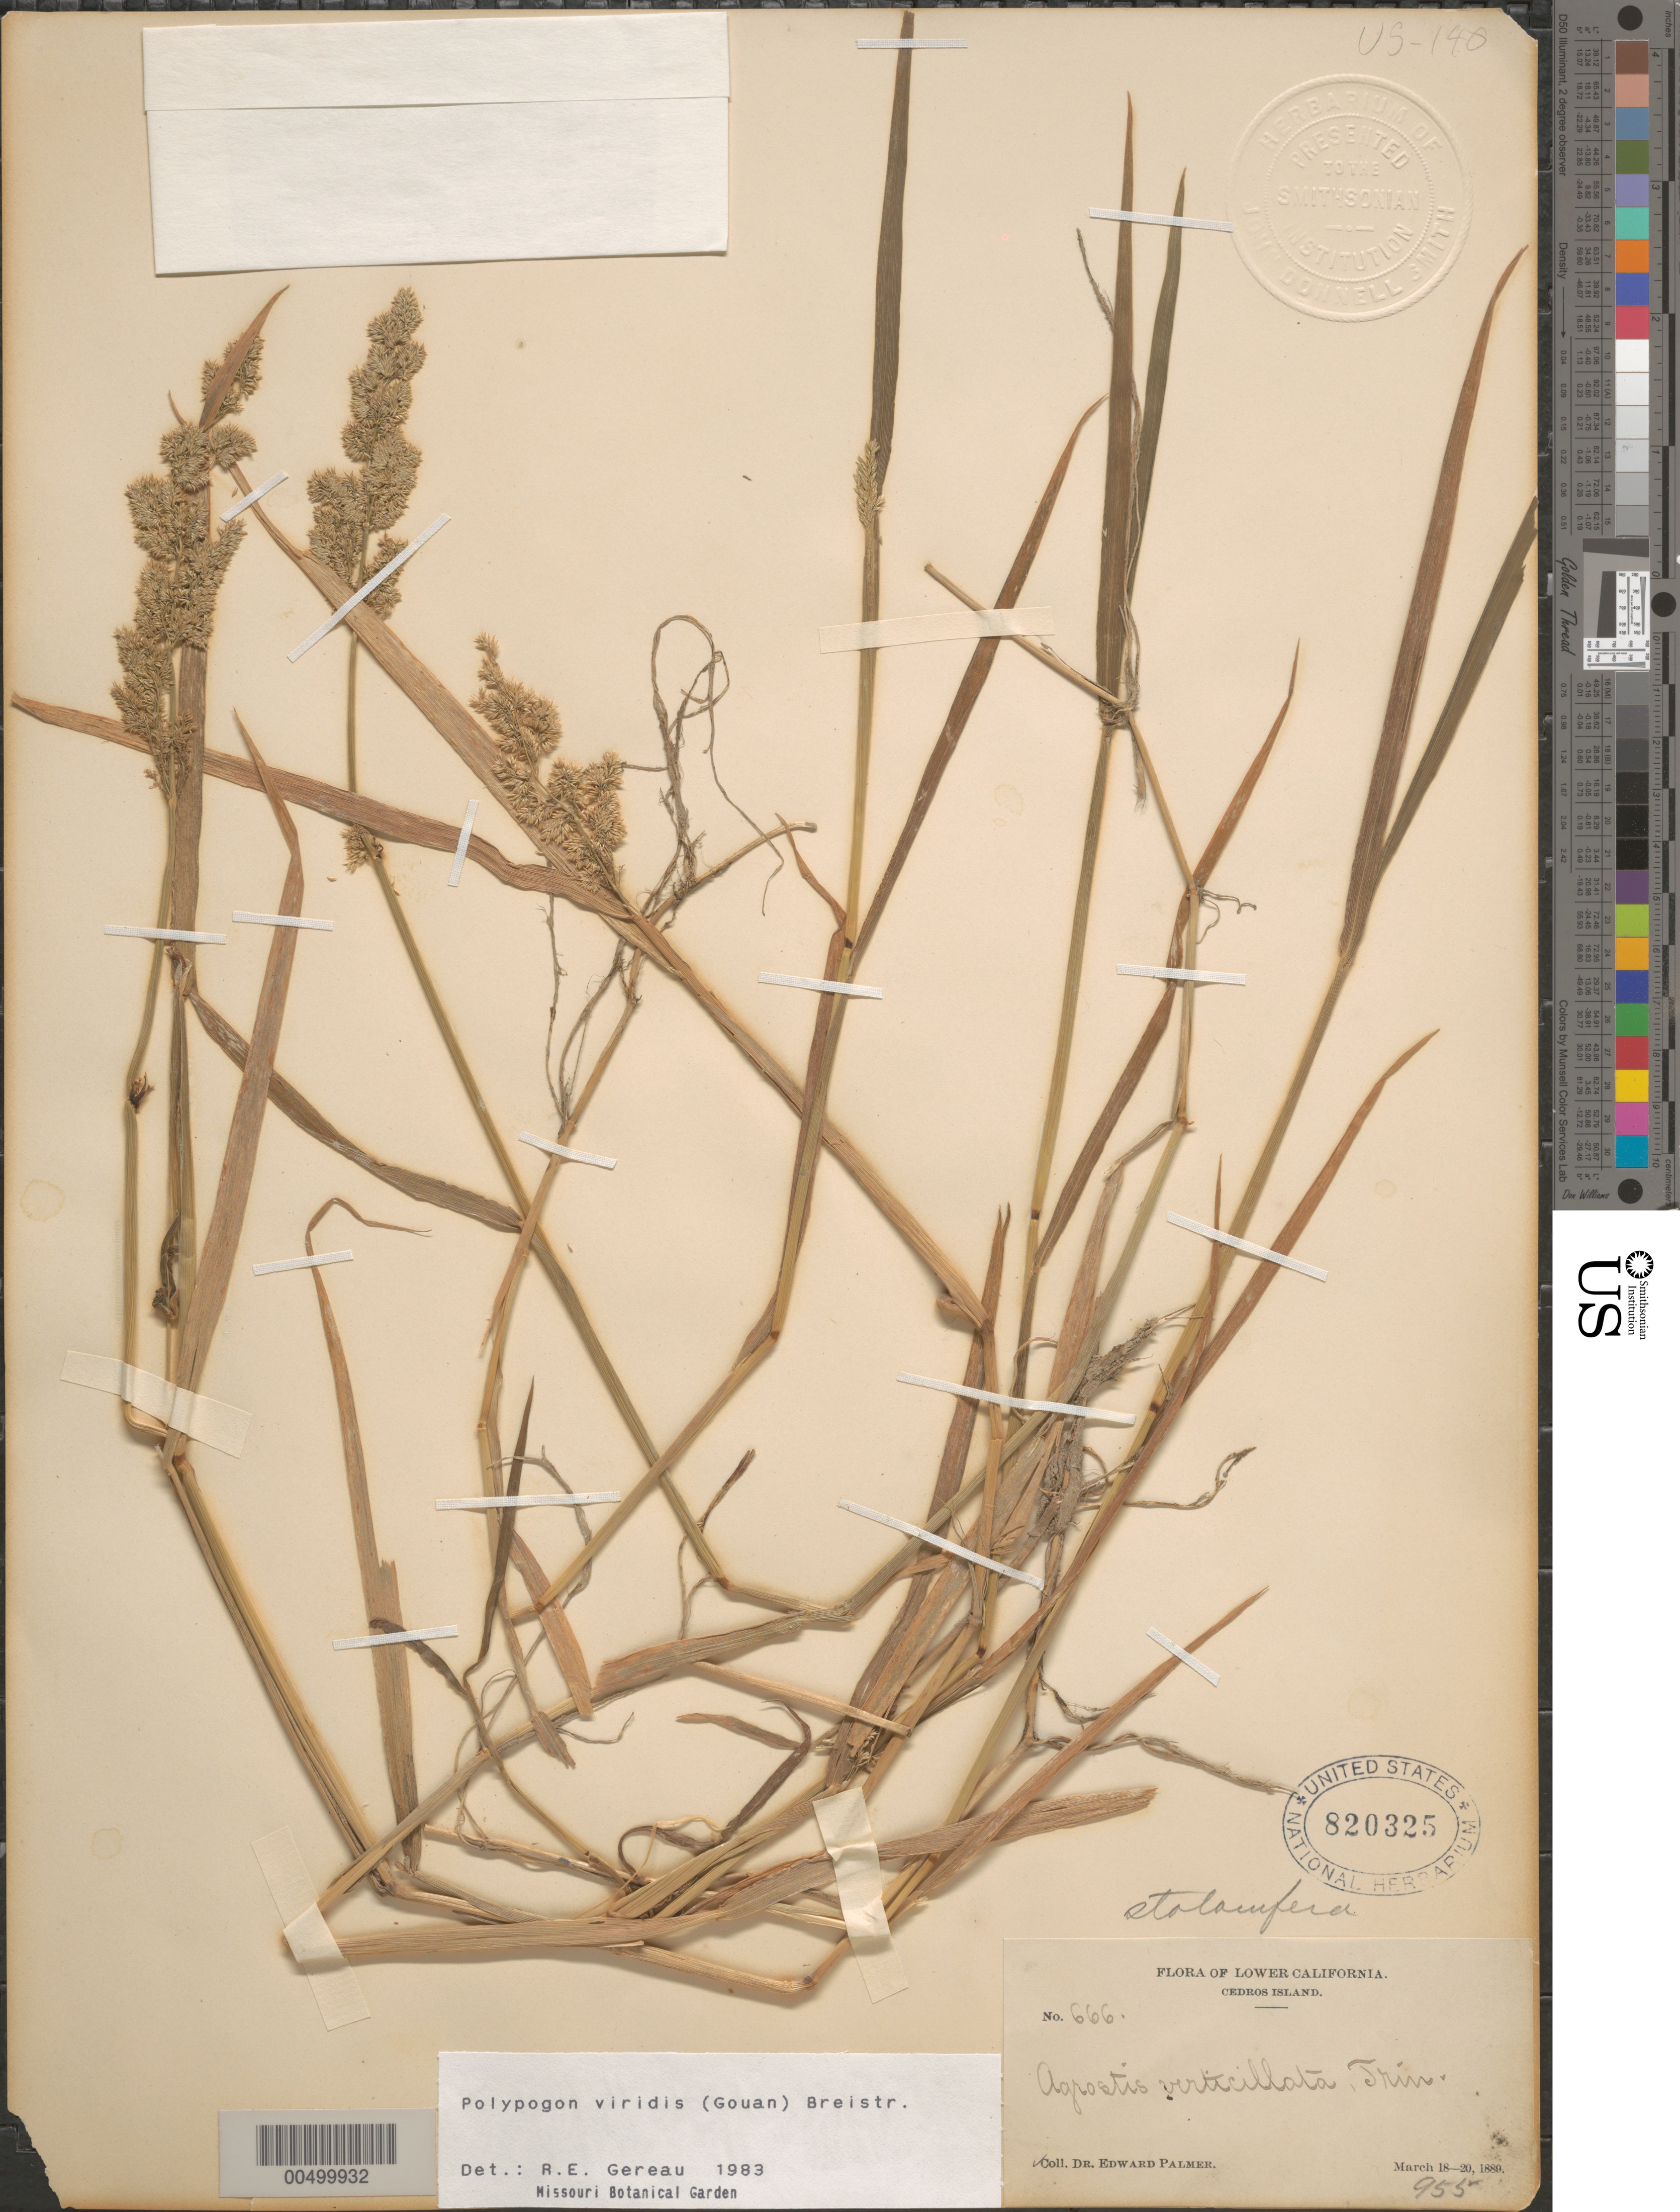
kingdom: Plantae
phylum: Tracheophyta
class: Liliopsida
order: Poales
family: Poaceae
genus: Polypogon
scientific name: Polypogon viridis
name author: (Gouan) Breistroffer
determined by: Gereau, R. E.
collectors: E. Palmer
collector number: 666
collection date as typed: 18 Mar 1889 to 20 Mar 1889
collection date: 1889-03-18/1889-03-20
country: Mexico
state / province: Baja California Norte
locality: Cedros Island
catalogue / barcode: US 820325